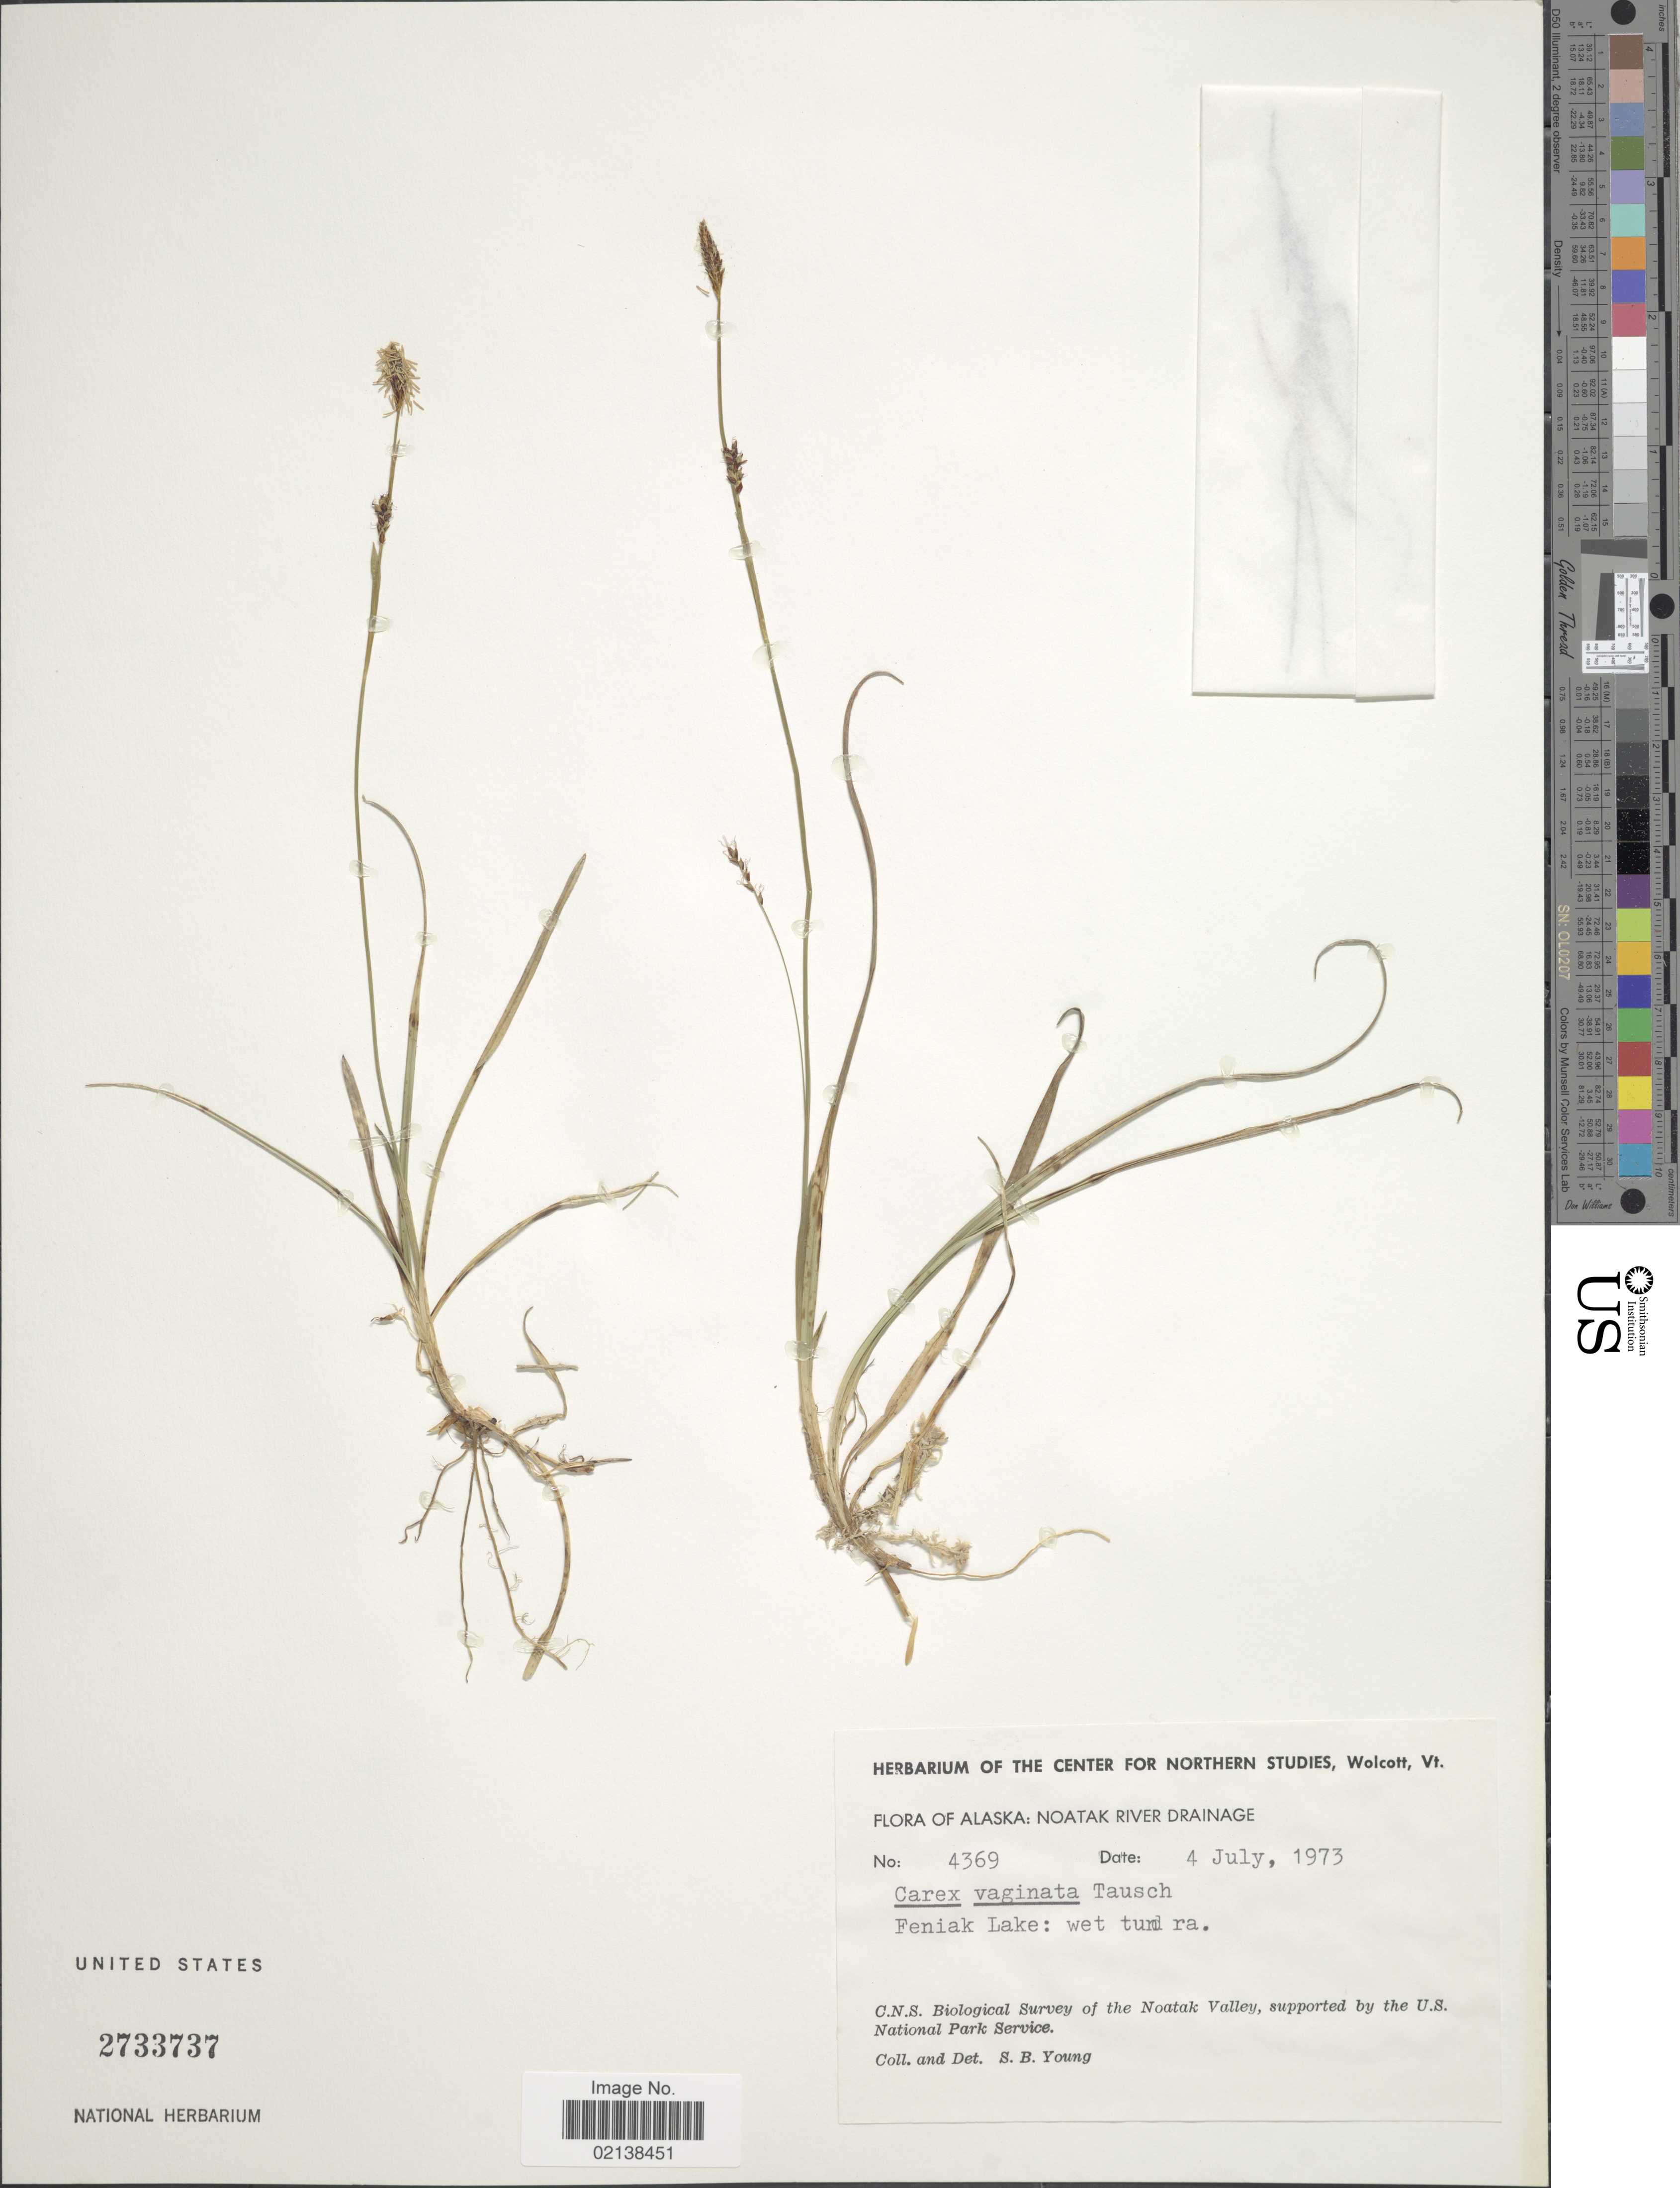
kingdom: Plantae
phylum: Tracheophyta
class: Liliopsida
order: Poales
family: Cyperaceae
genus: Carex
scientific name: Carex vaginata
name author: Tausch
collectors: S. Young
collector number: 4369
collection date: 1973-07-04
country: United States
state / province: Alaska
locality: Noatak River Drainage, Feniak Lake: wet tundra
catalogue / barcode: US 2733737